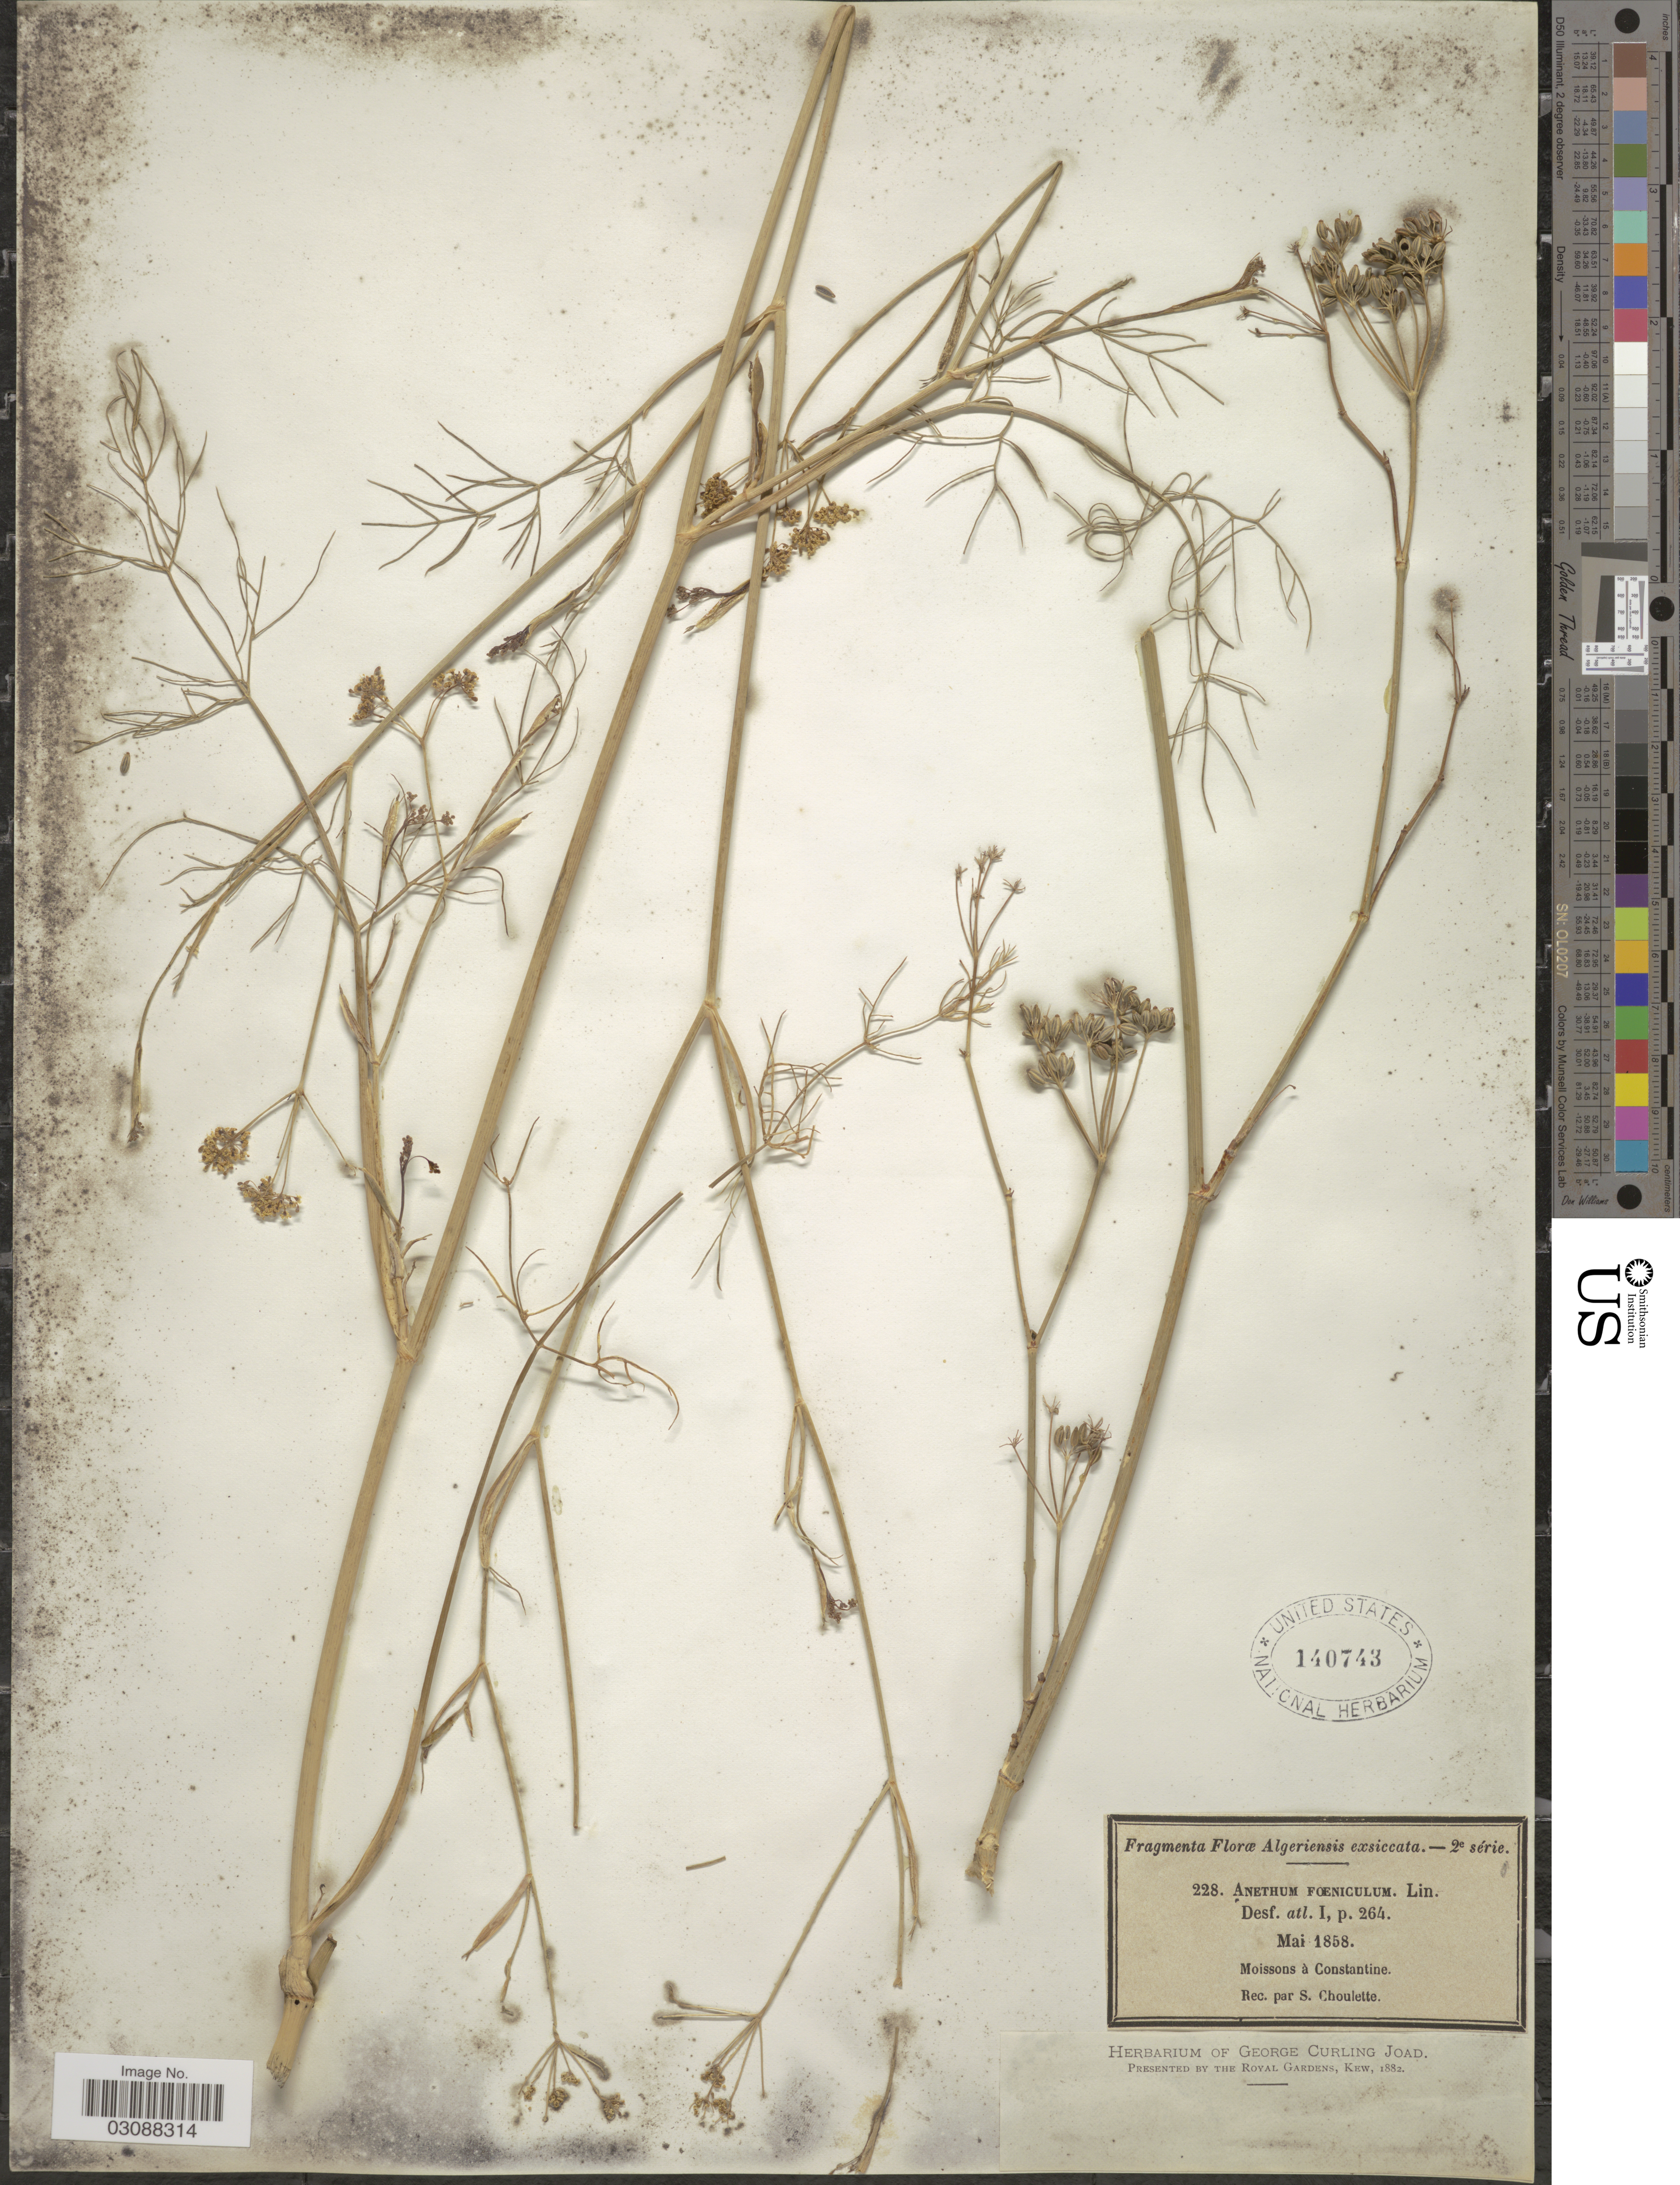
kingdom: Plantae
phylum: Tracheophyta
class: Magnoliopsida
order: Apiales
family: Apiaceae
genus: Foeniculum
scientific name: Foeniculum foeniculum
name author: (L.) H. Karst.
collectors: S. Choulette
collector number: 228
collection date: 1858-05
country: Algeria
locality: Moissons à Constantine.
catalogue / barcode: US 140743